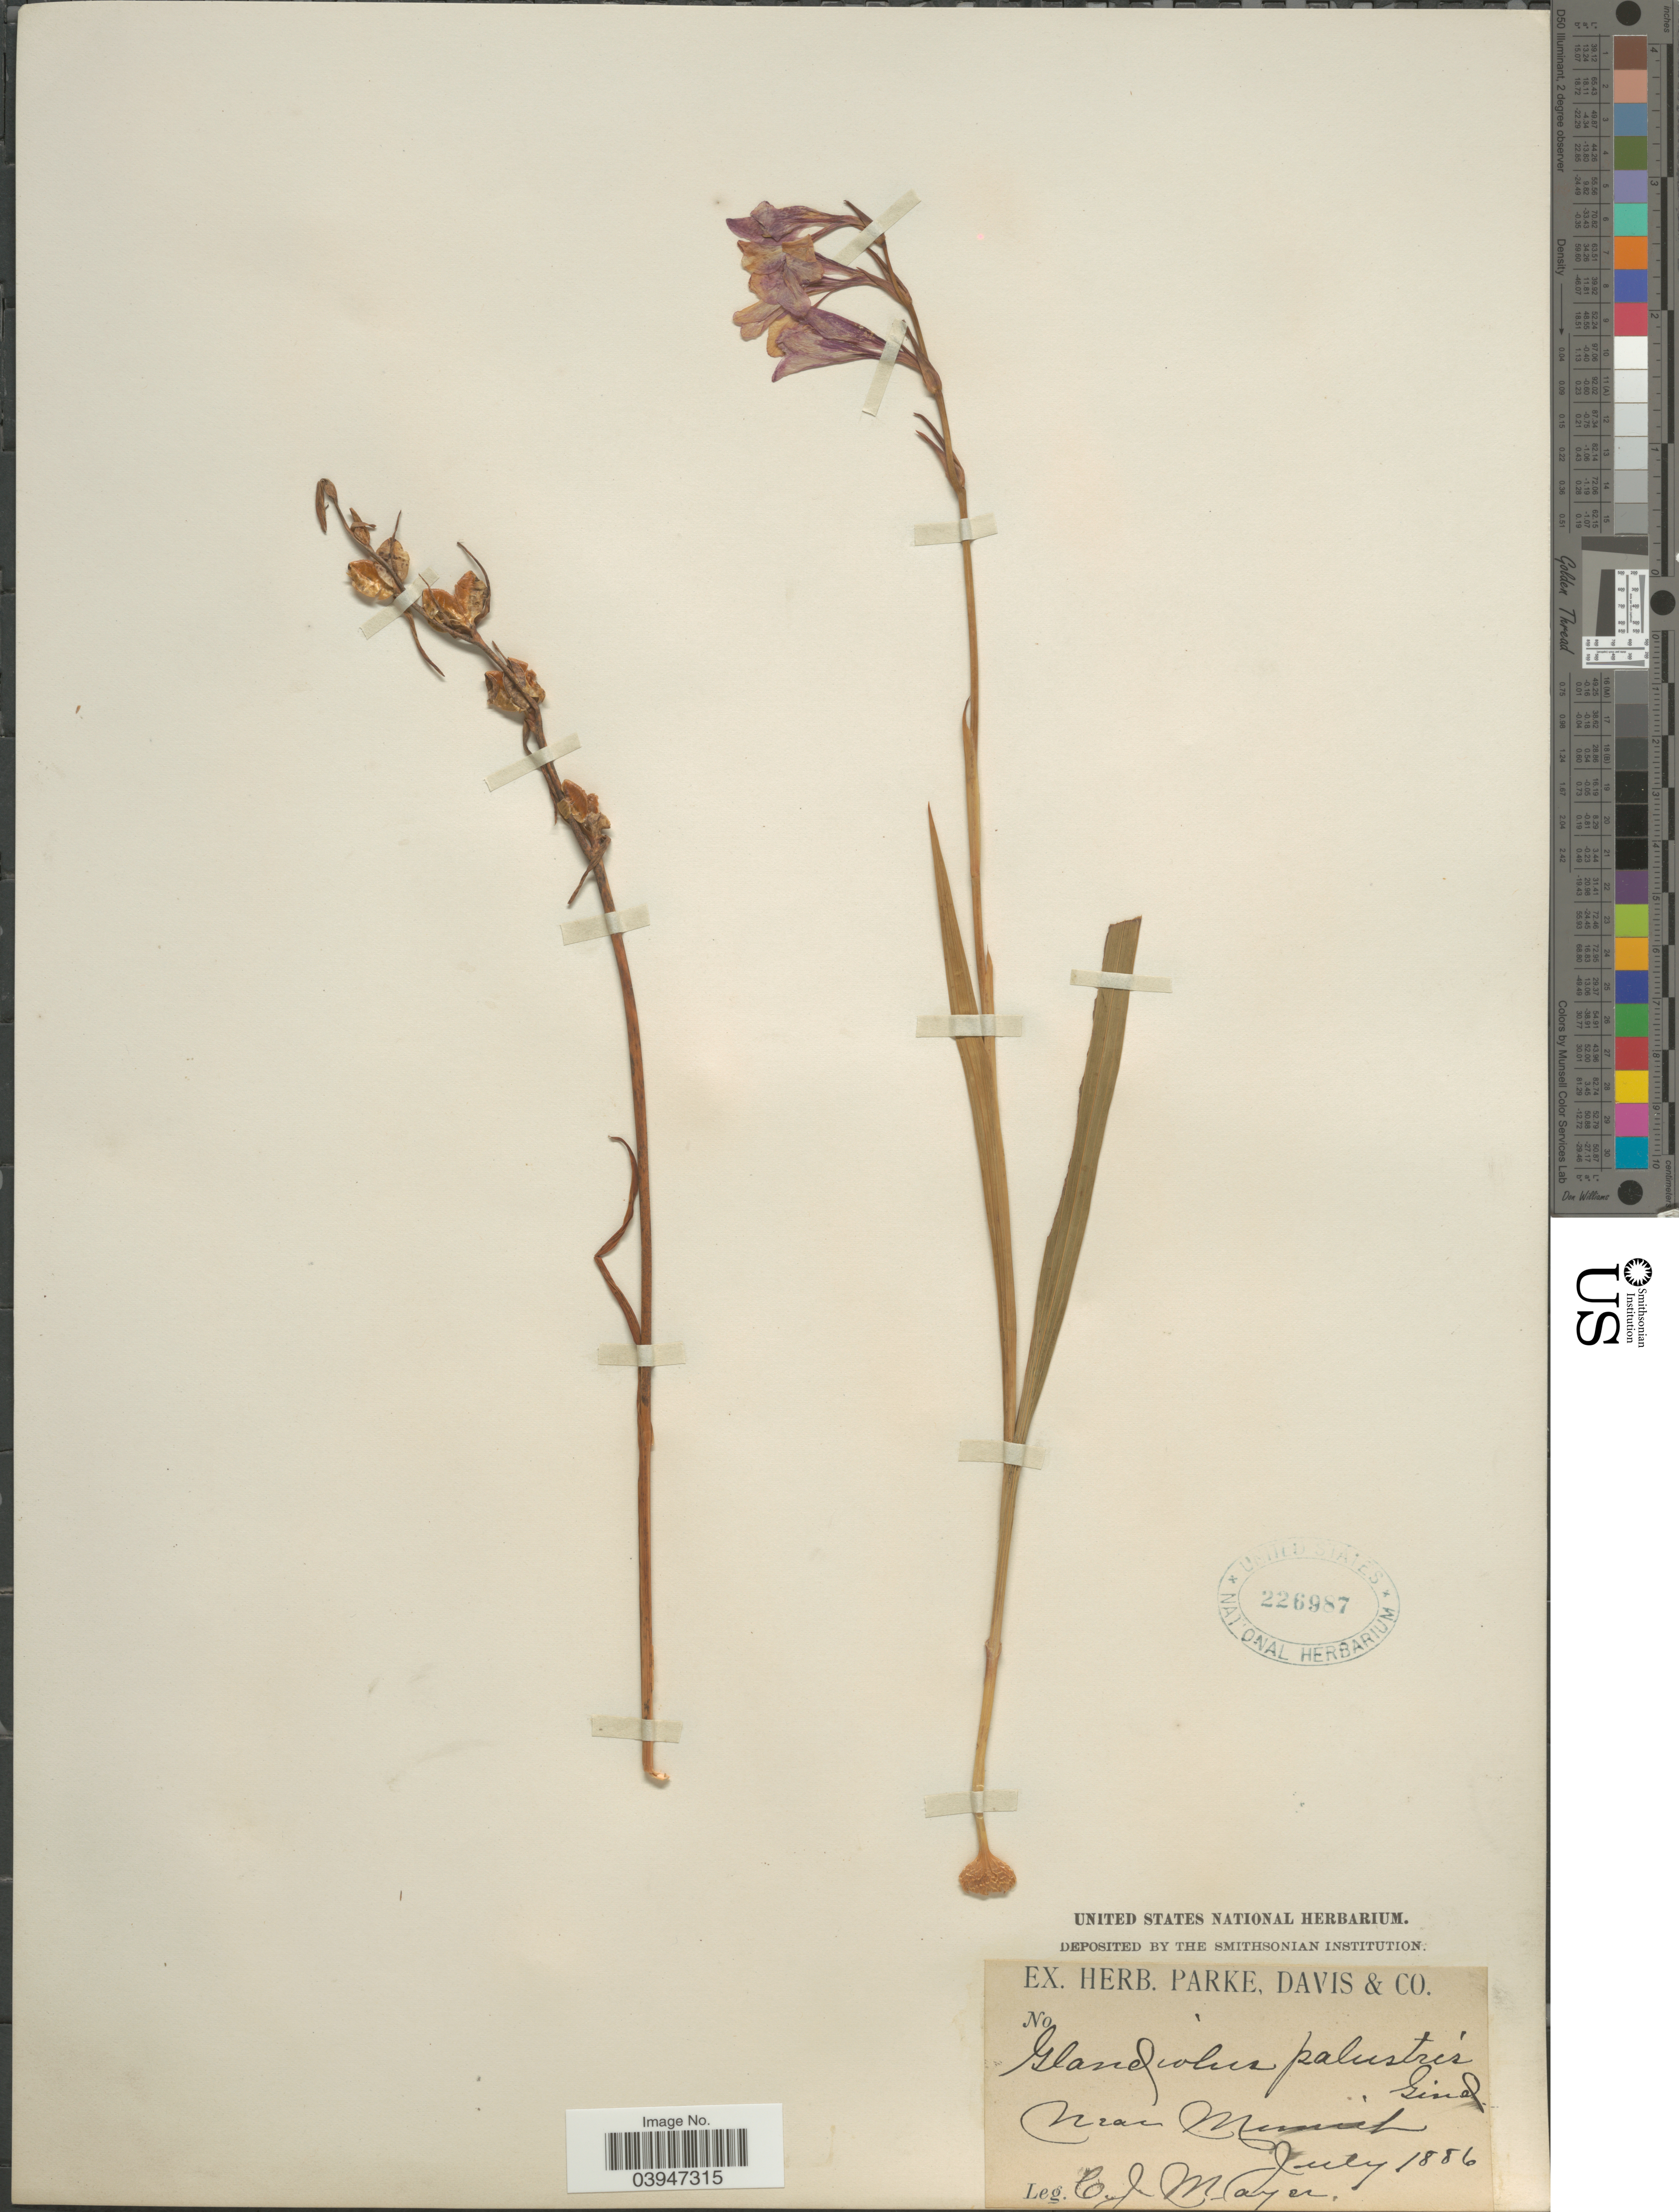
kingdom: Plantae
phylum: Tracheophyta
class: Liliopsida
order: Asparagales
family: Iridaceae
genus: Gladiolus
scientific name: Gladiolus palustris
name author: Gaudin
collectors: C. Mayer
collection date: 1886-07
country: Germany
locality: Near Munich.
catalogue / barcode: US 226987